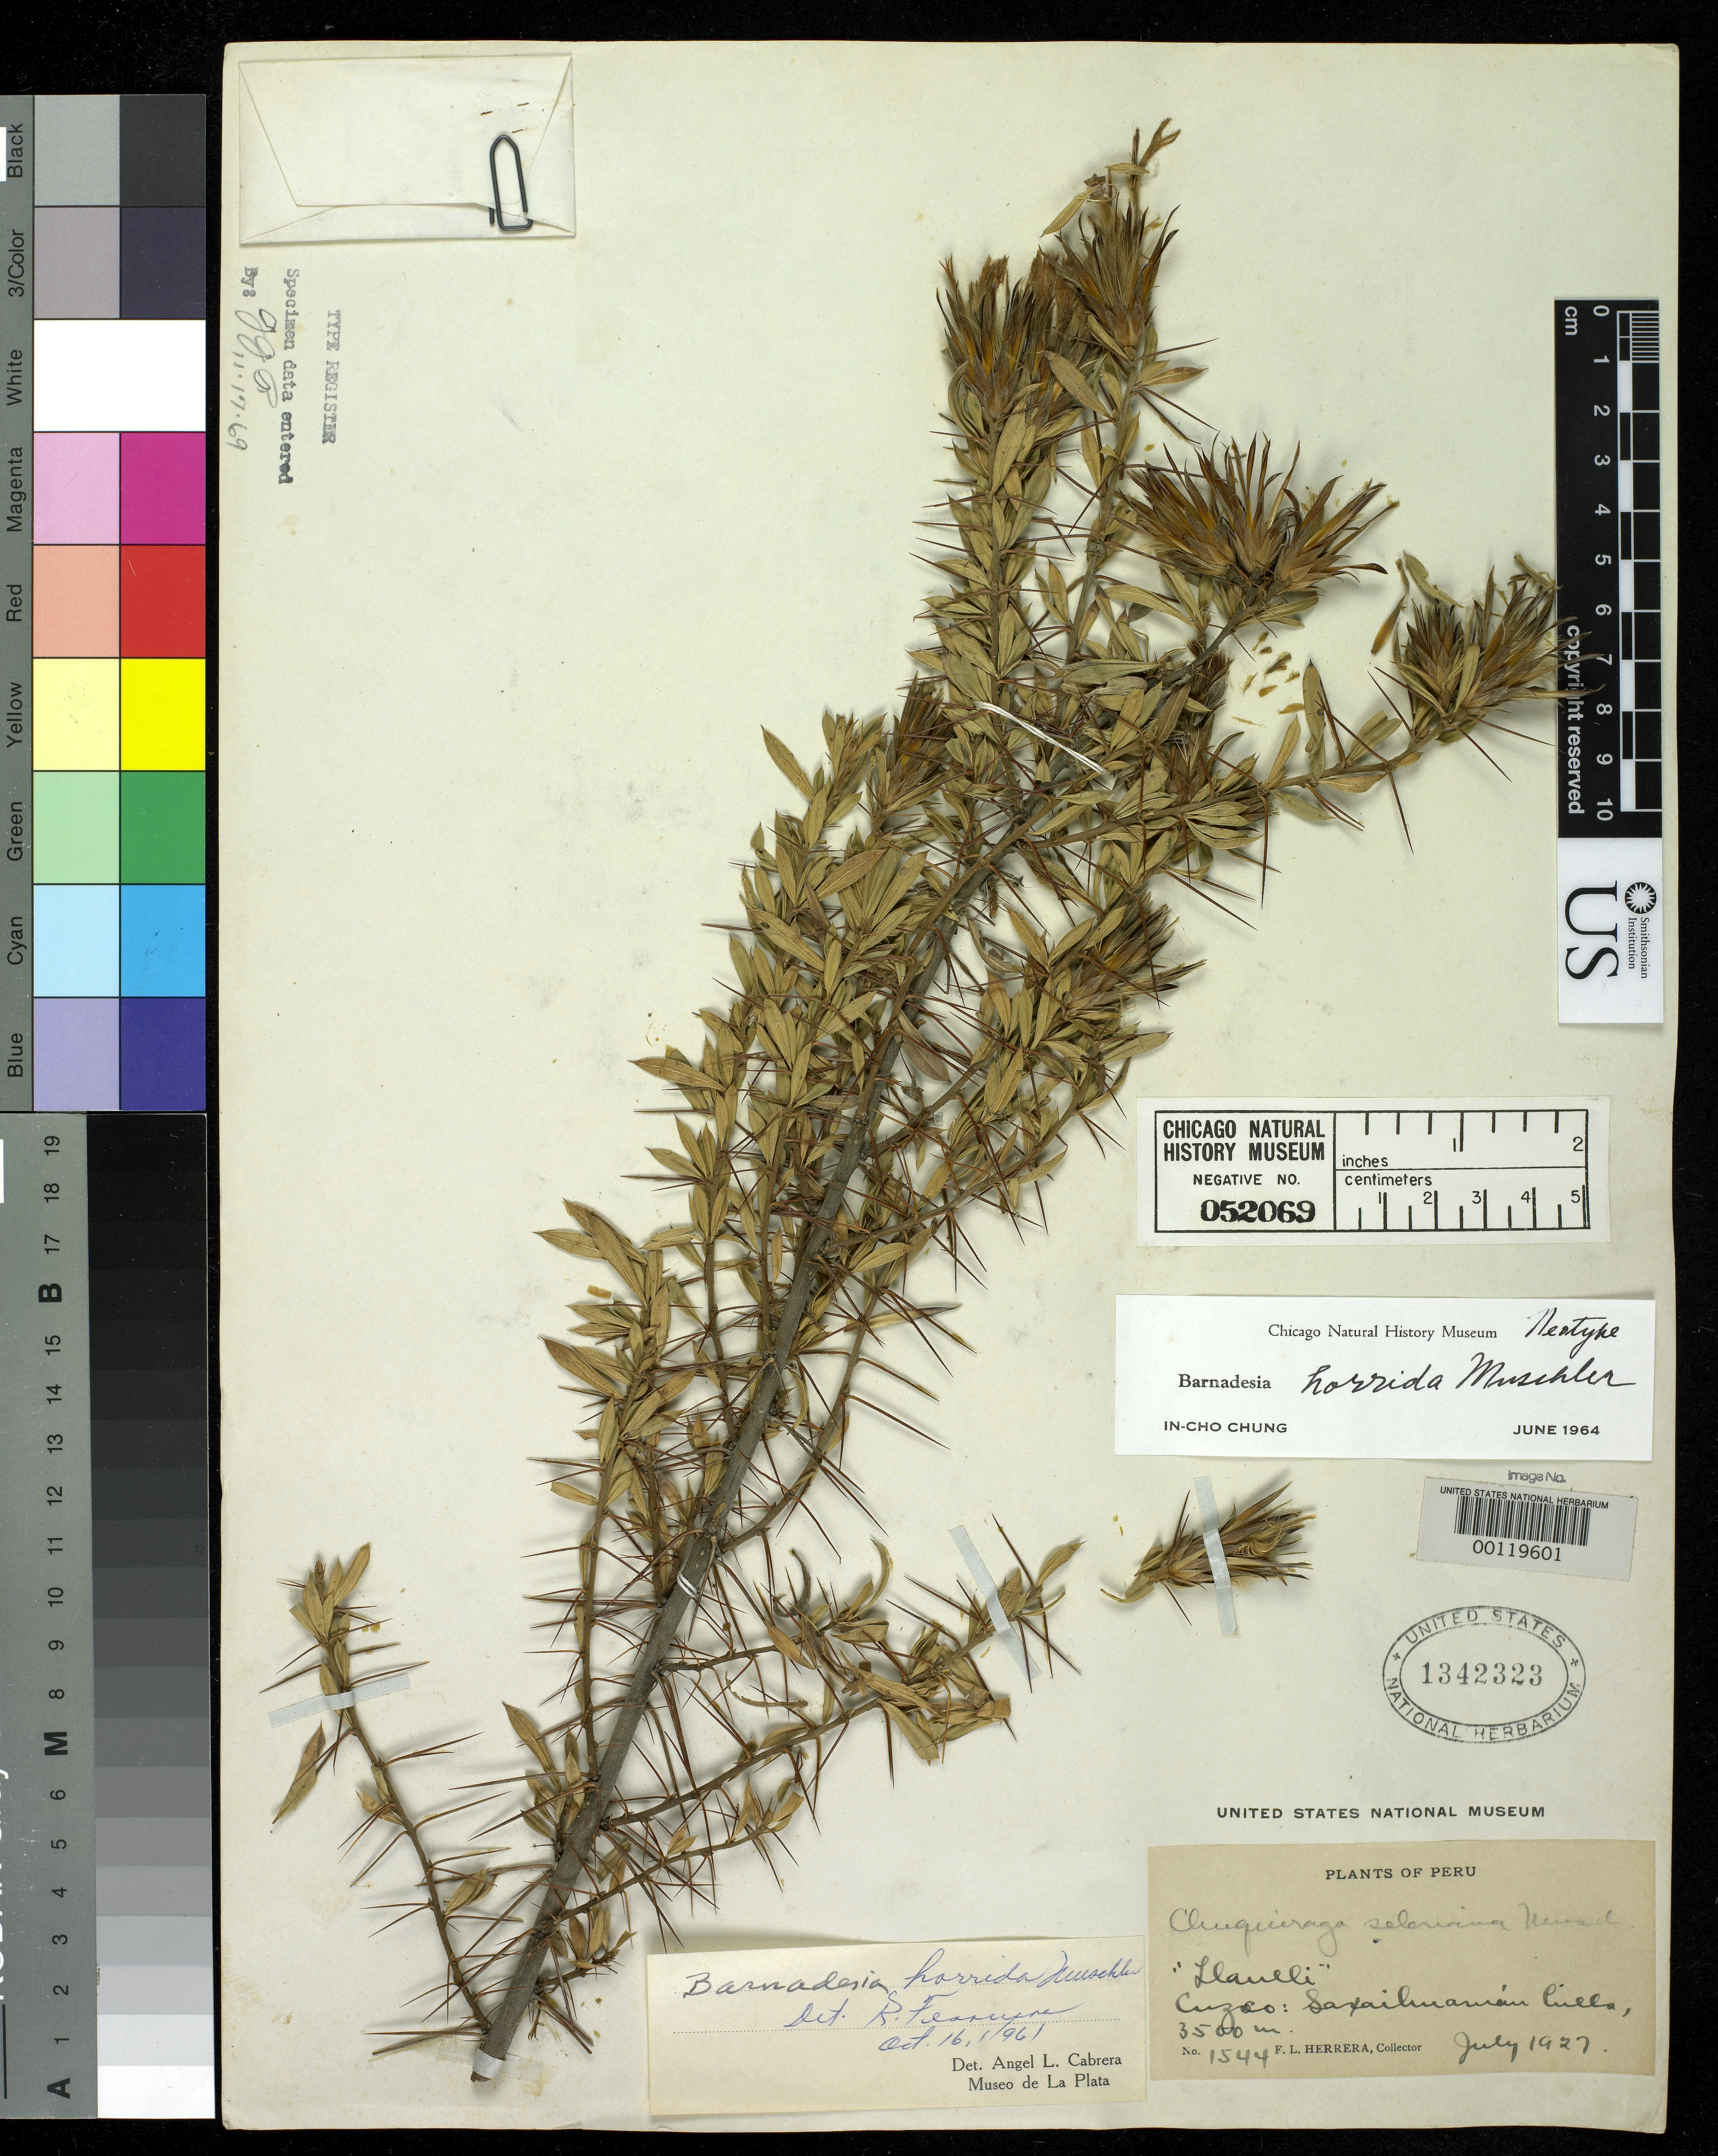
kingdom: Plantae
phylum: Tracheophyta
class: Magnoliopsida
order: Asterales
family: Asteraceae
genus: Barnadesia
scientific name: Barnadesia horrida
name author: Muschl.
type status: Neotype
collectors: F. L. Herrera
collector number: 1544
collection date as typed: Jul 1927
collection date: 1927-07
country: Peru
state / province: Cusco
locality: Saxaihuauian Hills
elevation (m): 3500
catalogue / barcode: US 1342323